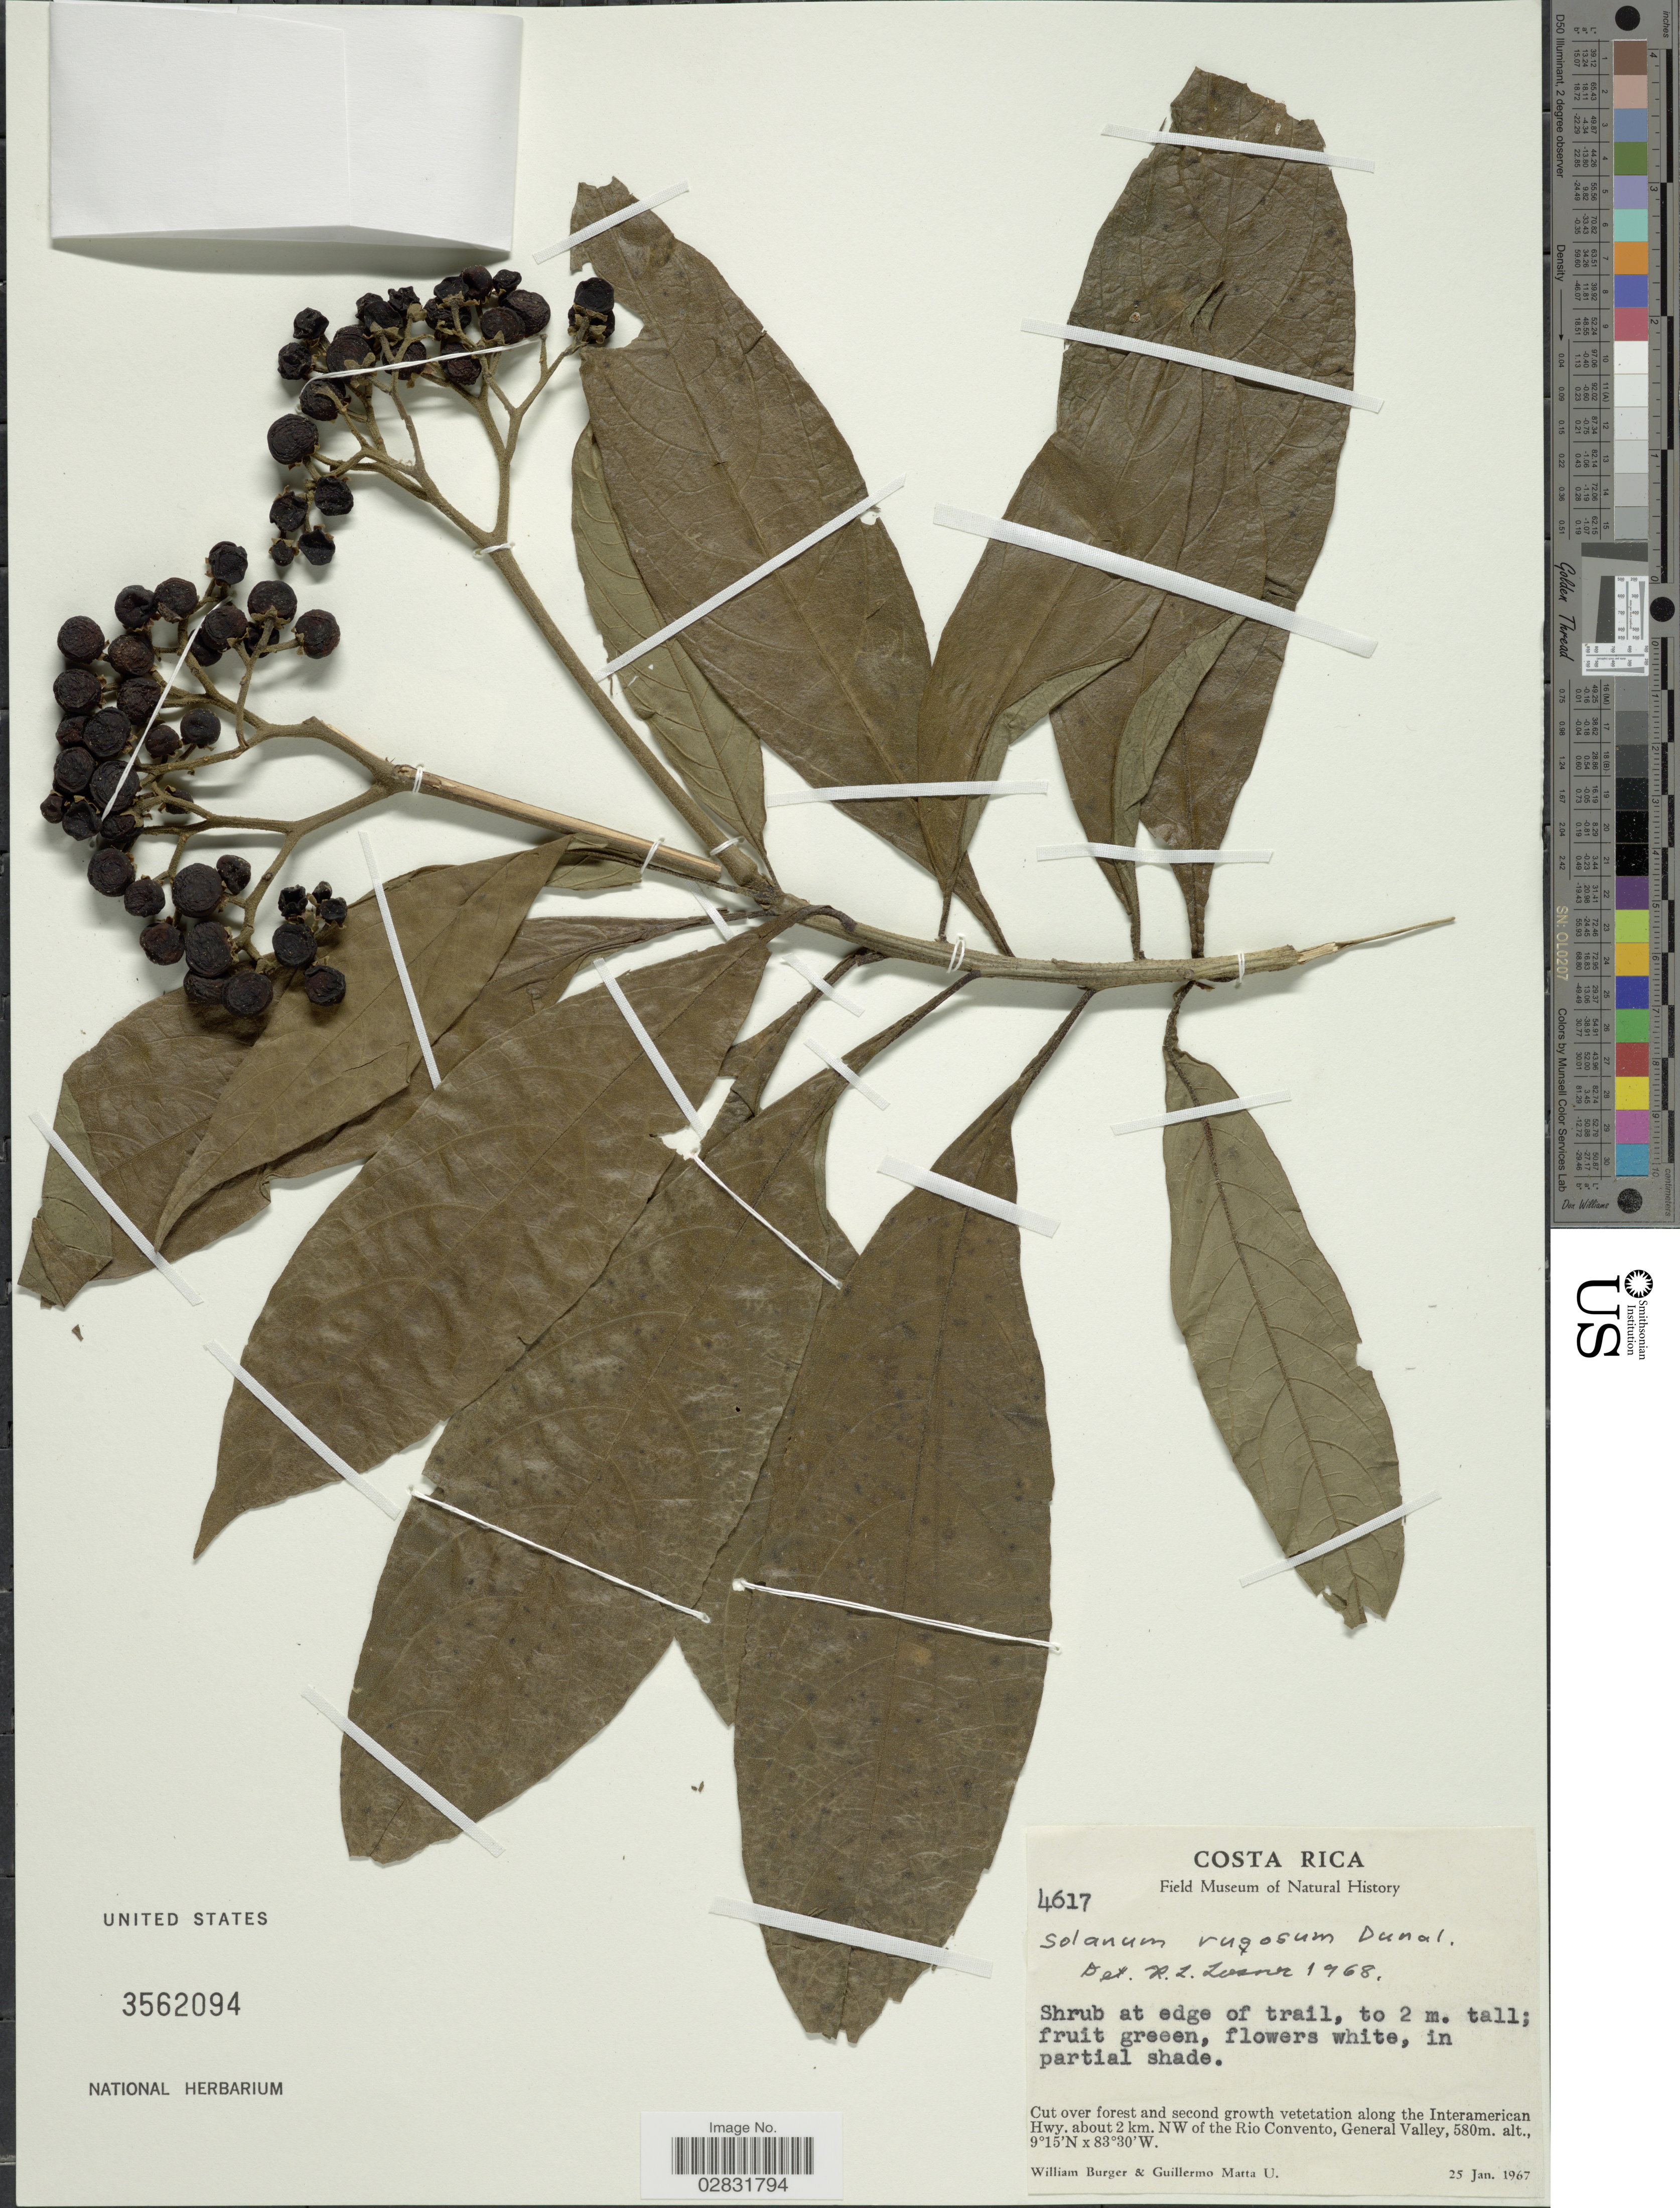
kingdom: Plantae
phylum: Tracheophyta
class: Magnoliopsida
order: Solanales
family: Solanaceae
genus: Solanum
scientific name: Solanum rugosum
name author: Dunal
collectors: W. Burger & G. Matta U.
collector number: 4617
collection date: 1967-01-25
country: Costa Rica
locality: Cut over forest and second growth vetetation along the Interamerican Hwy. about 2 km. NW of the Rio Convento, General Valley.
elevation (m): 580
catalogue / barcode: US 3562094